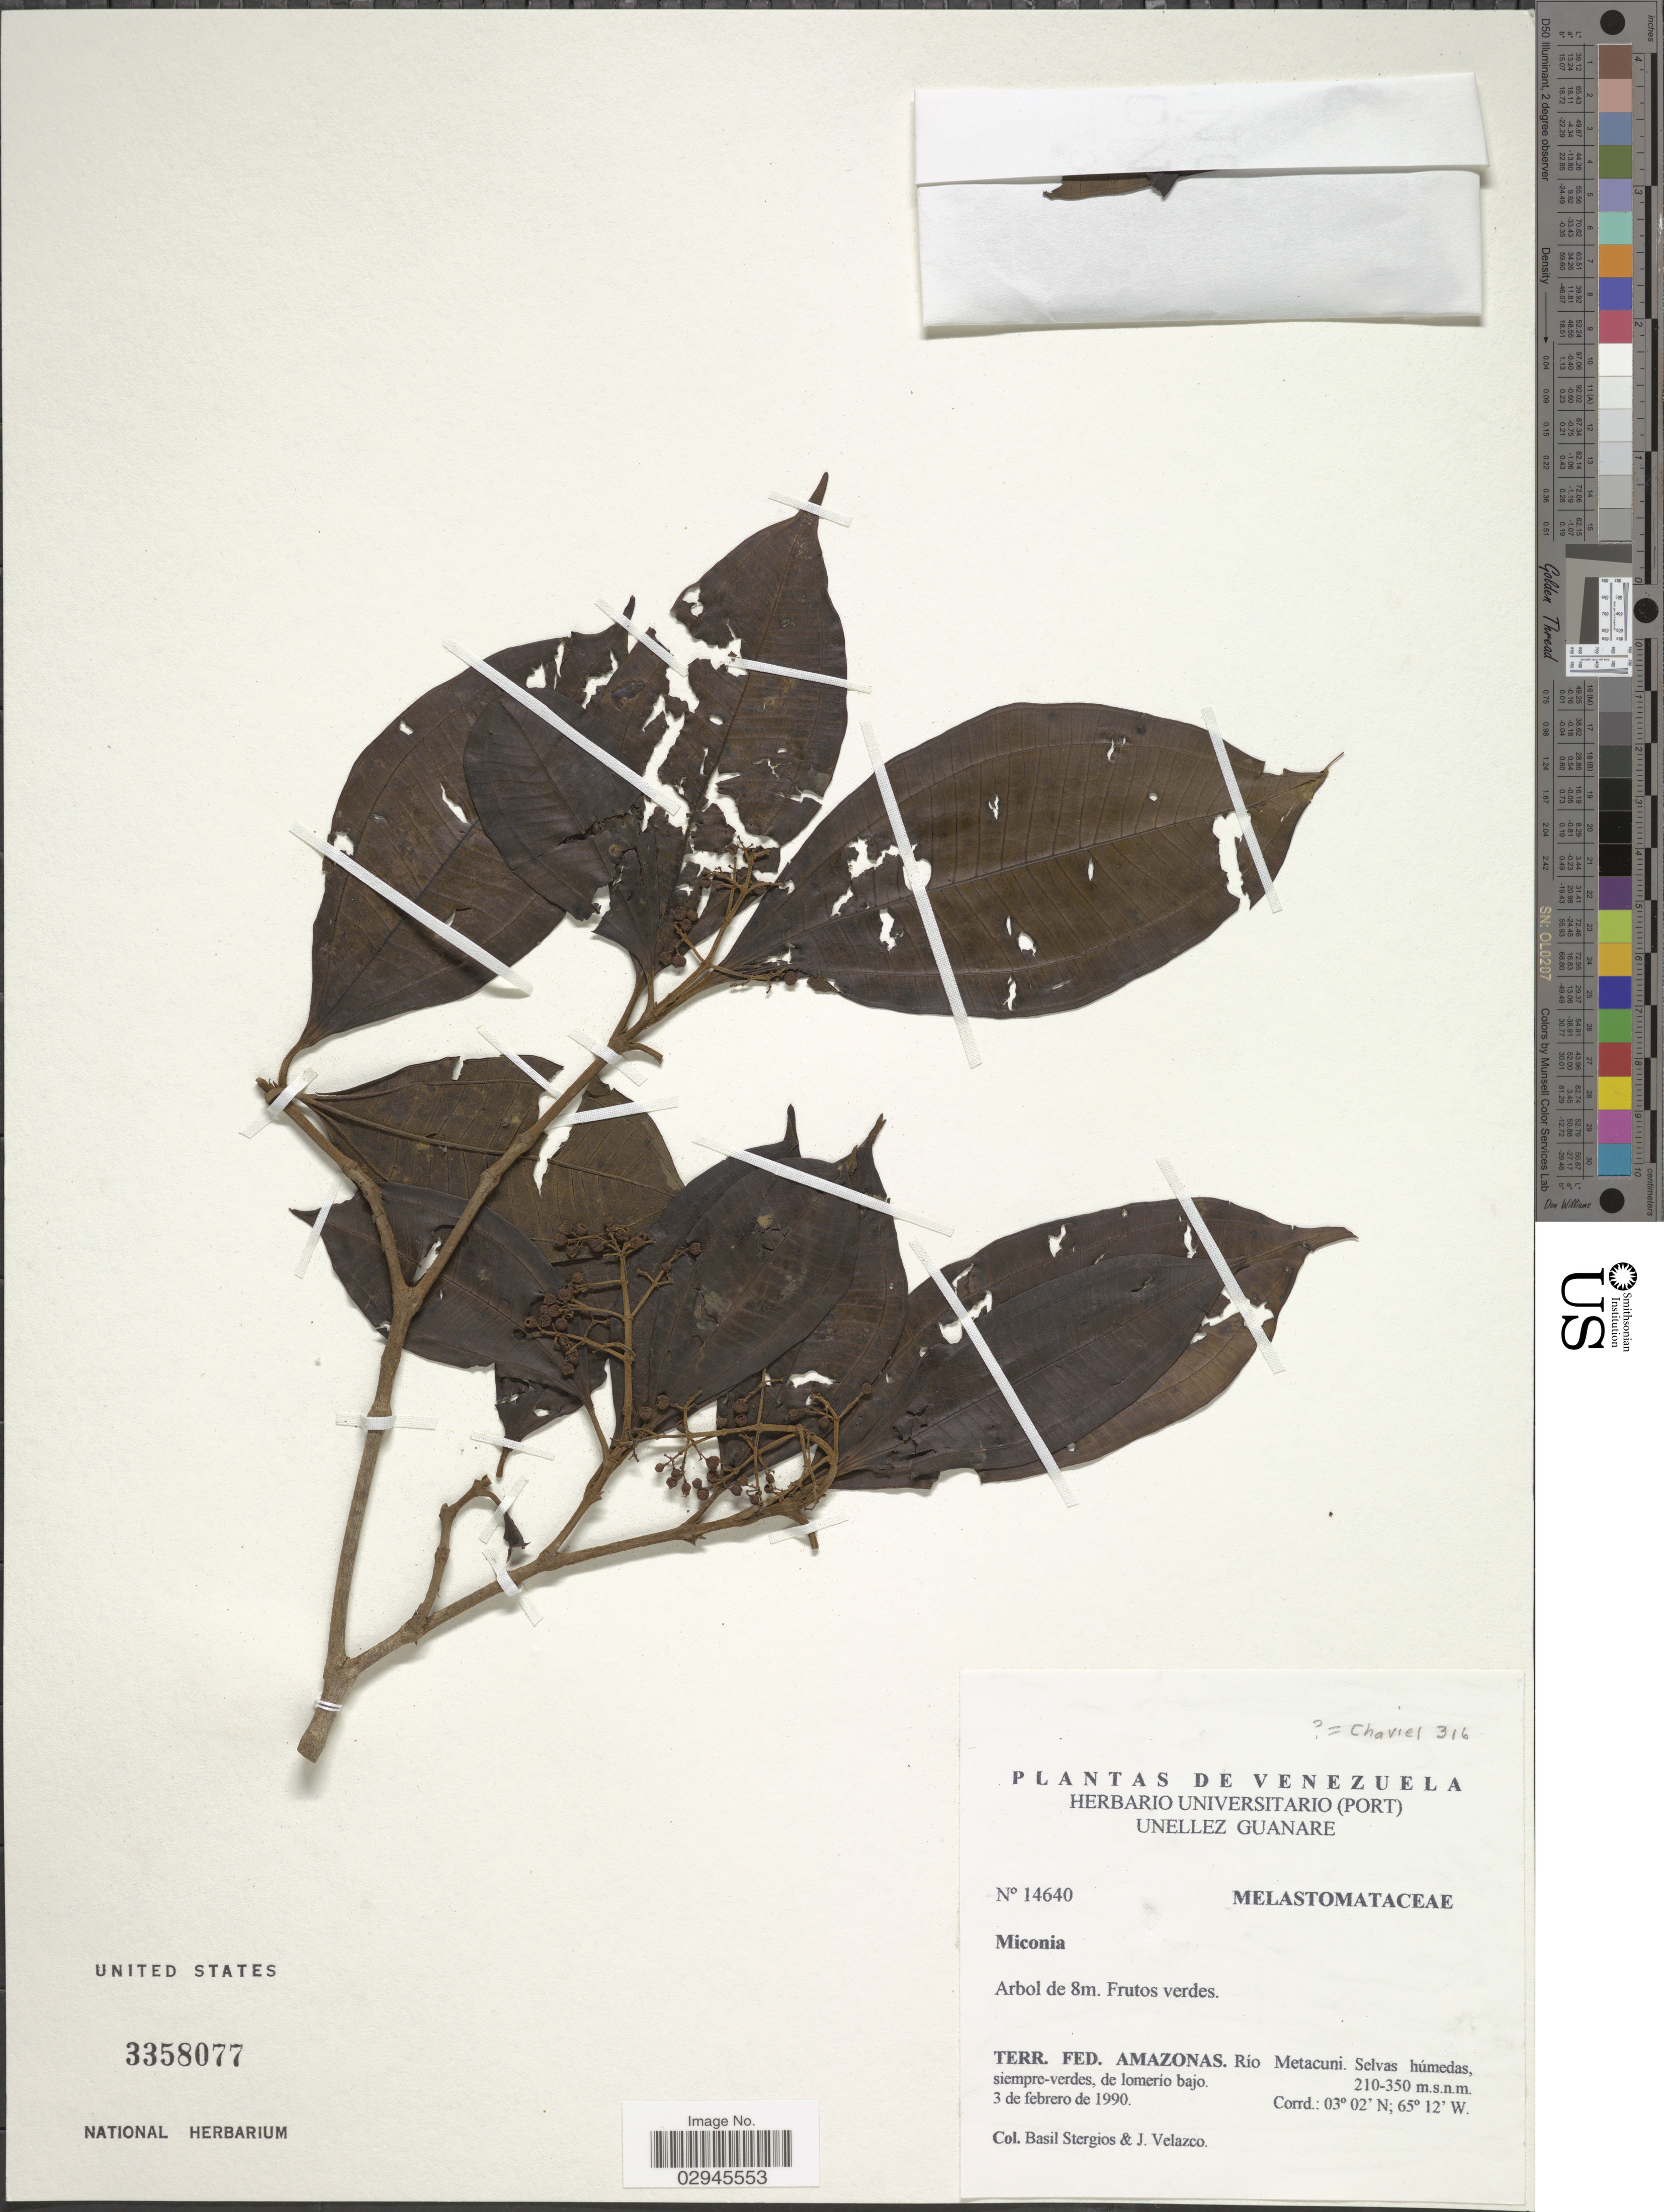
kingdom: Plantae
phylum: Tracheophyta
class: Magnoliopsida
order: Myrtales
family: Melastomataceae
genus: Miconia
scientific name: Miconia sp.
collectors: B. G. Stergios & J. Velazco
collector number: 14640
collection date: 1990-02-03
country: Venezuela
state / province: Amazonas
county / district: Alto Orinoco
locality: Río Metacuni.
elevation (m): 210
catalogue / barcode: US 3358077